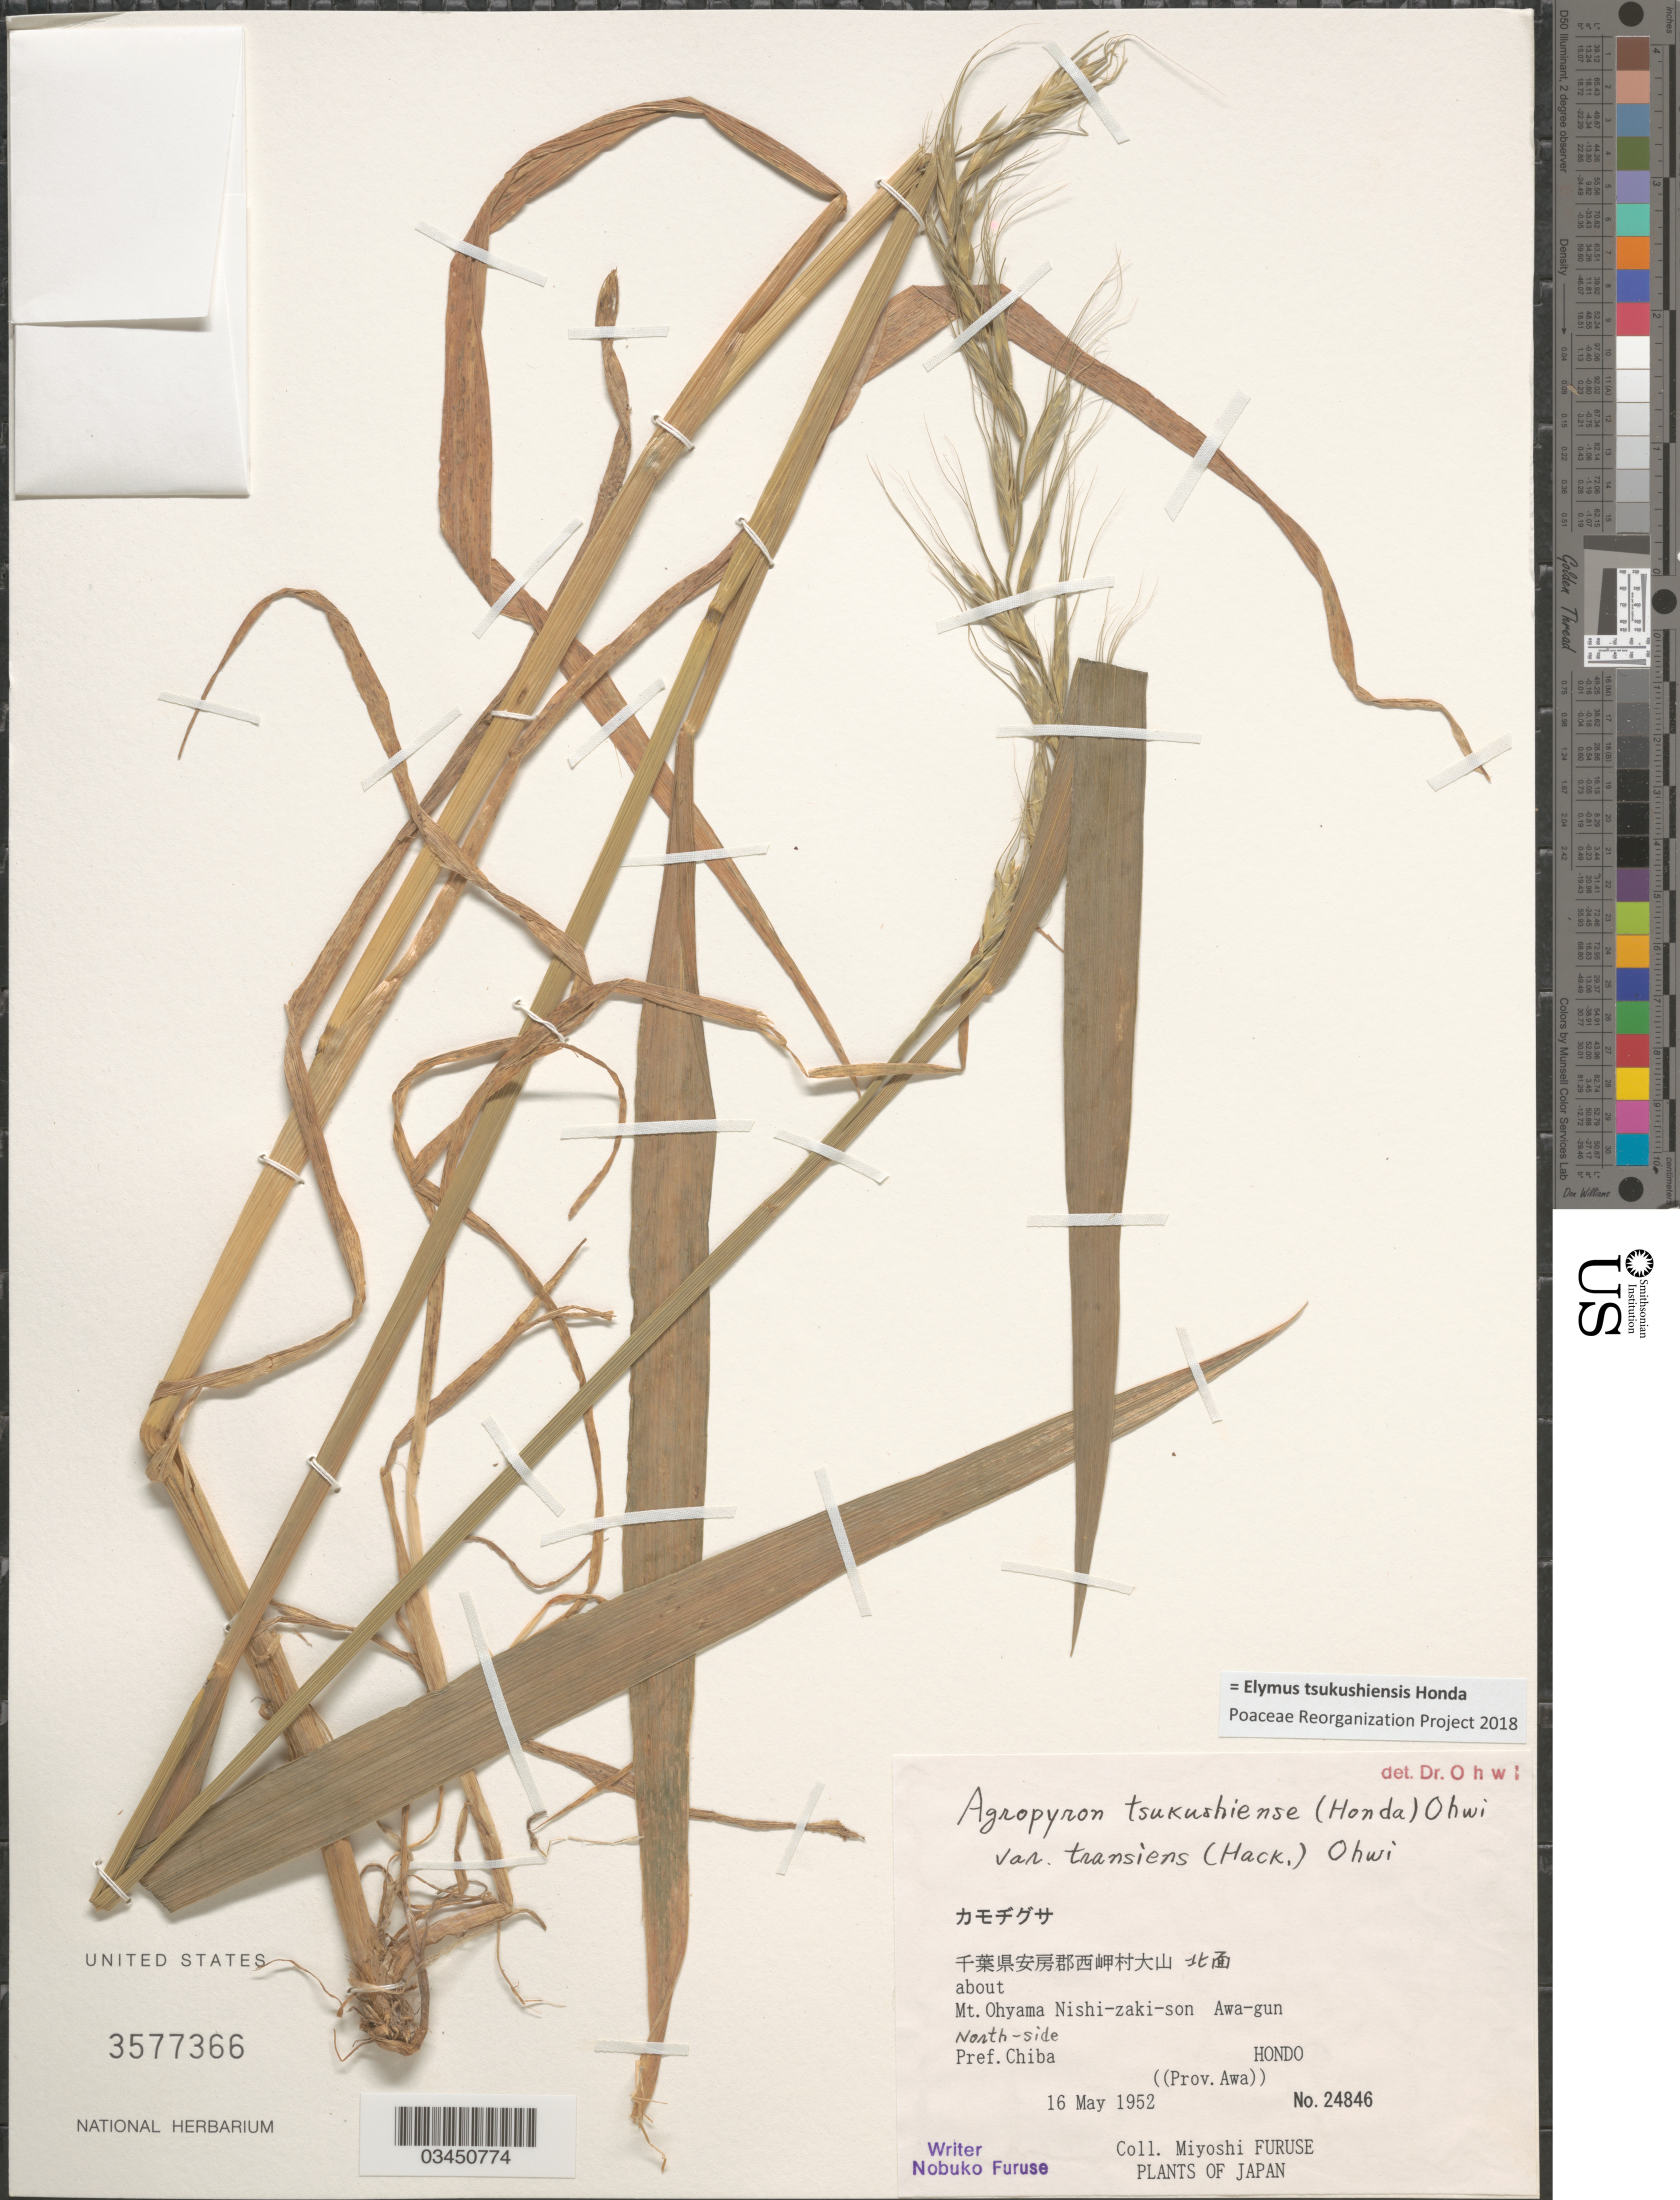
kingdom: Plantae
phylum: Tracheophyta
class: Liliopsida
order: Poales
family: Poaceae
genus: Elymus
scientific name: Elymus tsukushiensis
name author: Honda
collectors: M. Furuse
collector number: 24846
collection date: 1952-05-16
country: Japan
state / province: Tiba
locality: X. about Mt. Ohyama Nishi-zaki-son Awa-gun. North-side. Pref. Chiba. Hondo. ((Prov. Awa)).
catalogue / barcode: US 3577366